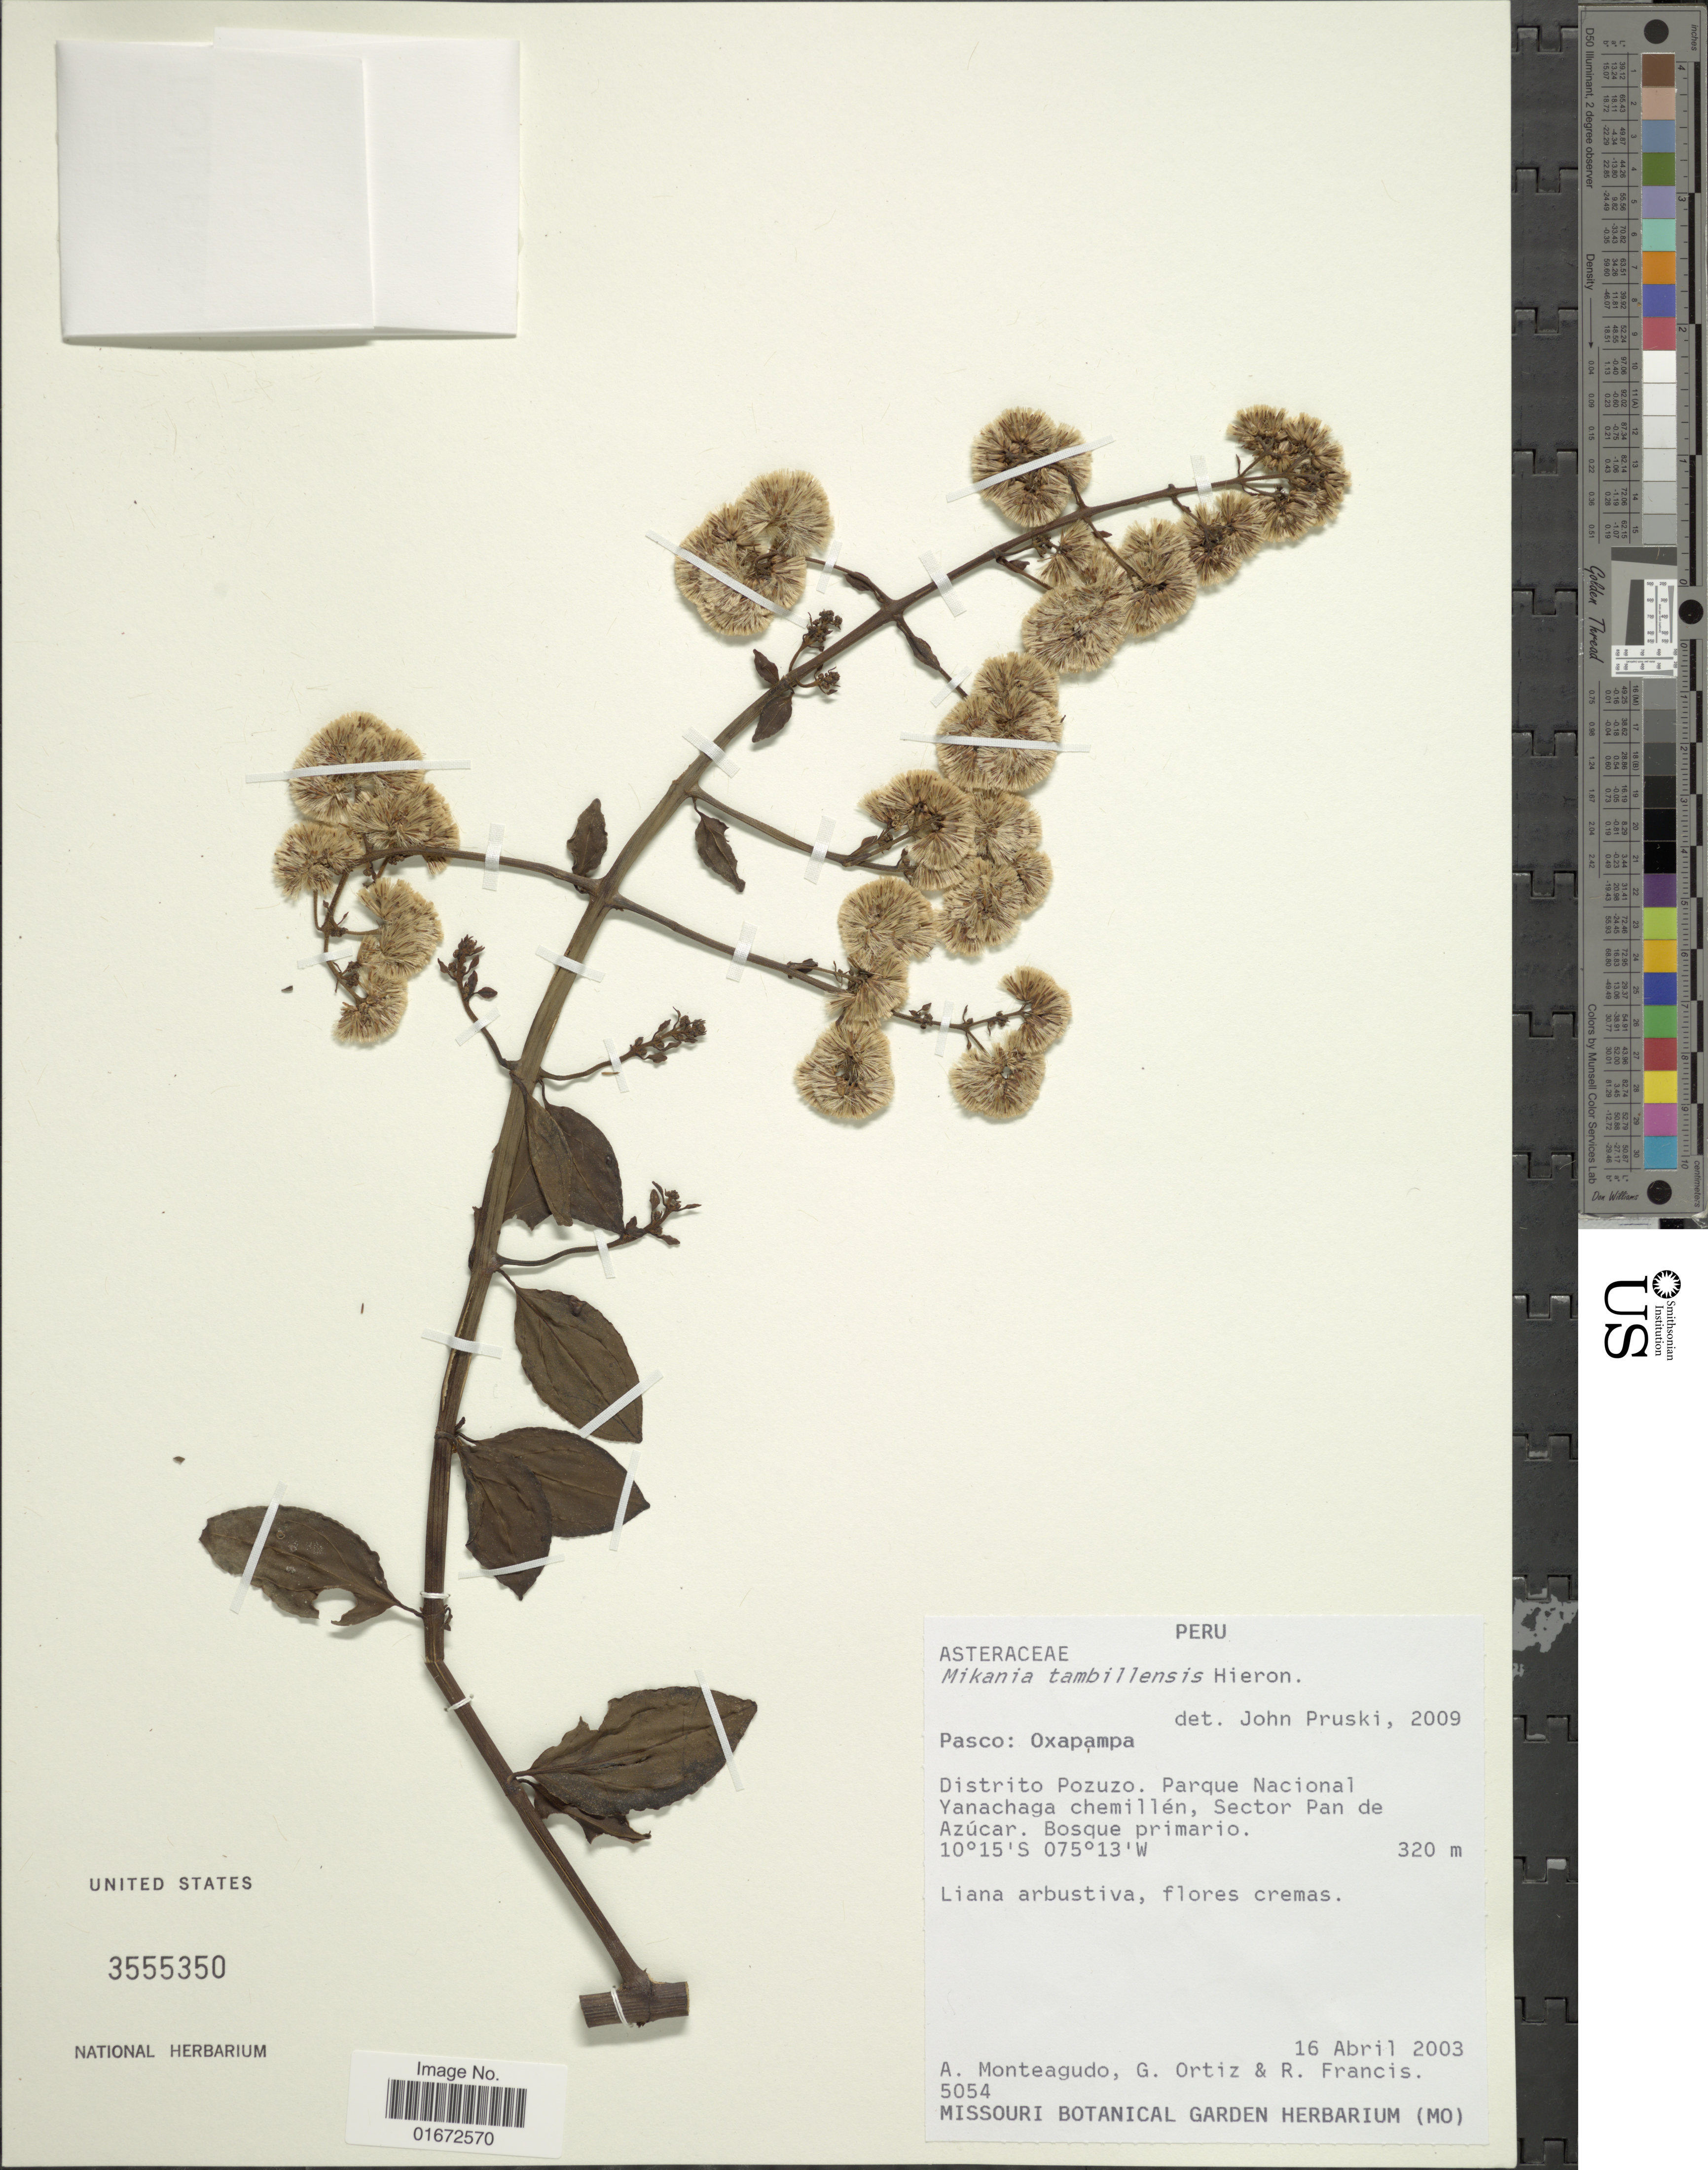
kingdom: Plantae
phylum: Tracheophyta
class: Magnoliopsida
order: Asterales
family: Asteraceae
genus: Mikania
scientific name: Mikania tambillensis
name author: Hieron.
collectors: A. Monteagudo, G. Ortiz & R. Francis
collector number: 5054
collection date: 2003-04-16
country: Peru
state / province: Pasco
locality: Pasco: Oxapampa. Distrito Pozuzo. Parque Nacional Yanachaga chemillén, Sector Pan de Azúcar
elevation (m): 320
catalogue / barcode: US 3555350